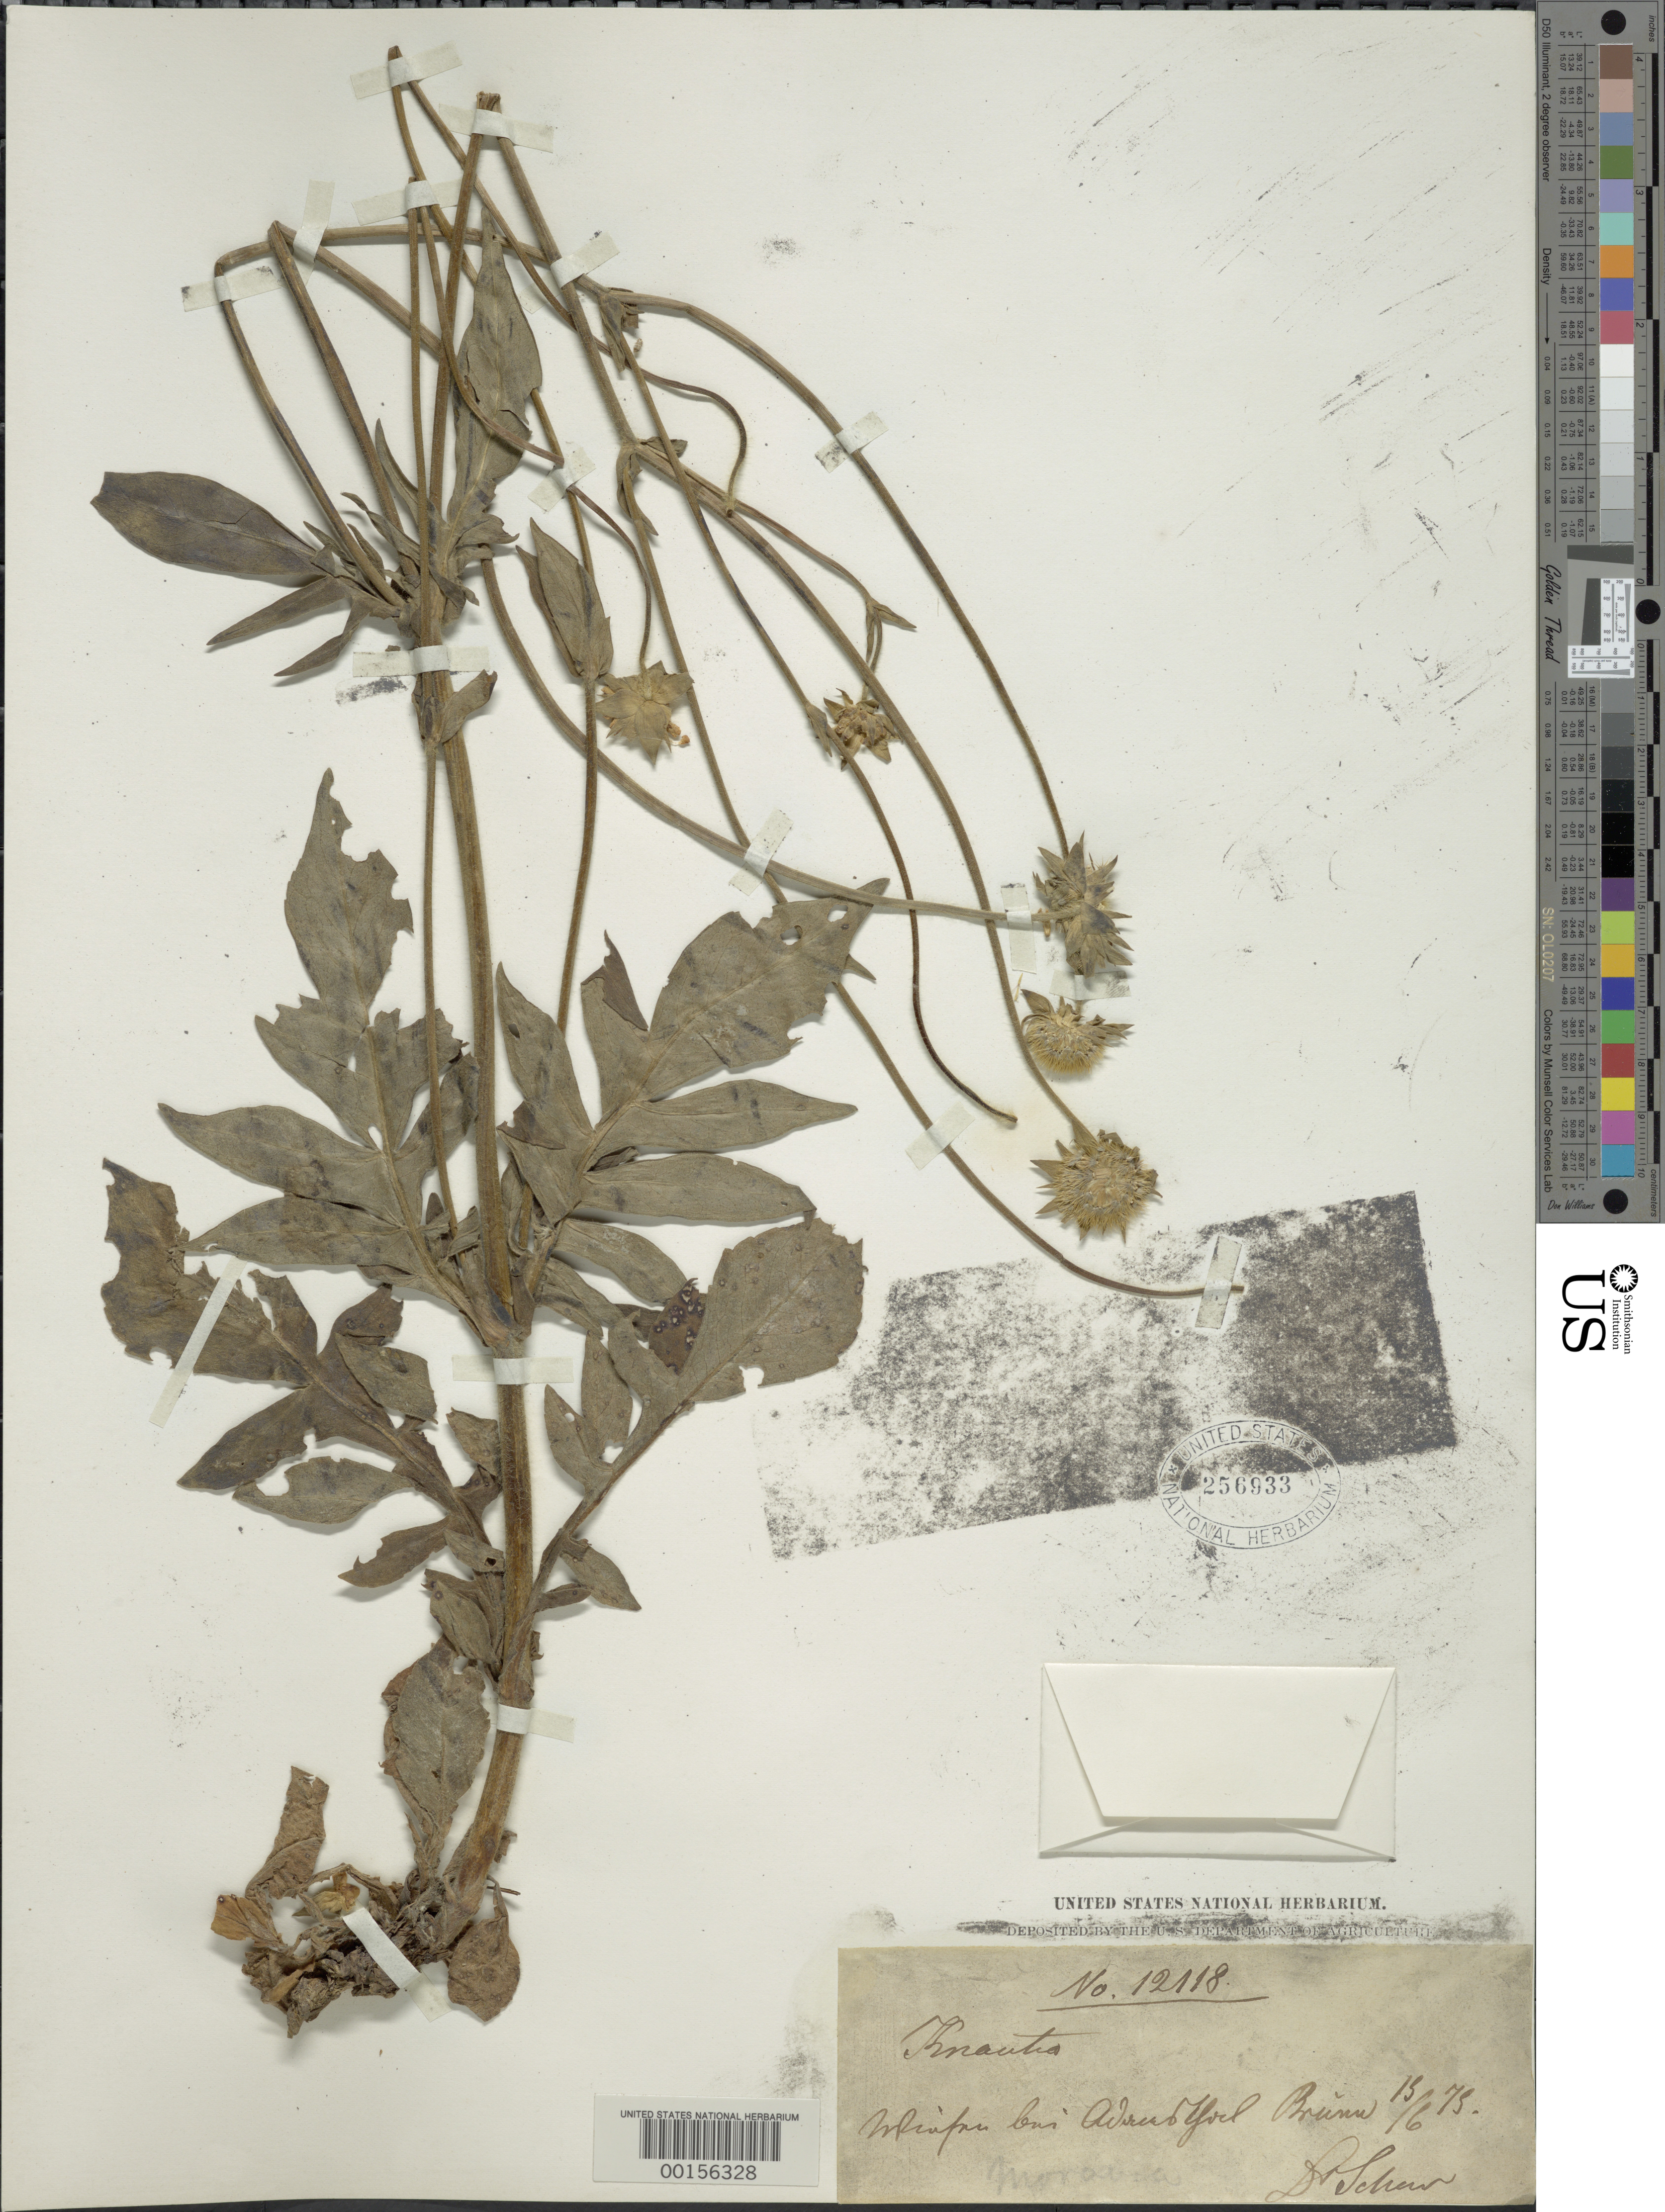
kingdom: Plantae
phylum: Tracheophyta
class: Magnoliopsida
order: Dipsacales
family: Caprifoliaceae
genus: Knautia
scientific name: Knautia sp.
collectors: -. Schar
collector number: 12118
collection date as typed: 13 Jun 1873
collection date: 1873-06-13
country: Italy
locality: Near Bruno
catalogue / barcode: US 256933